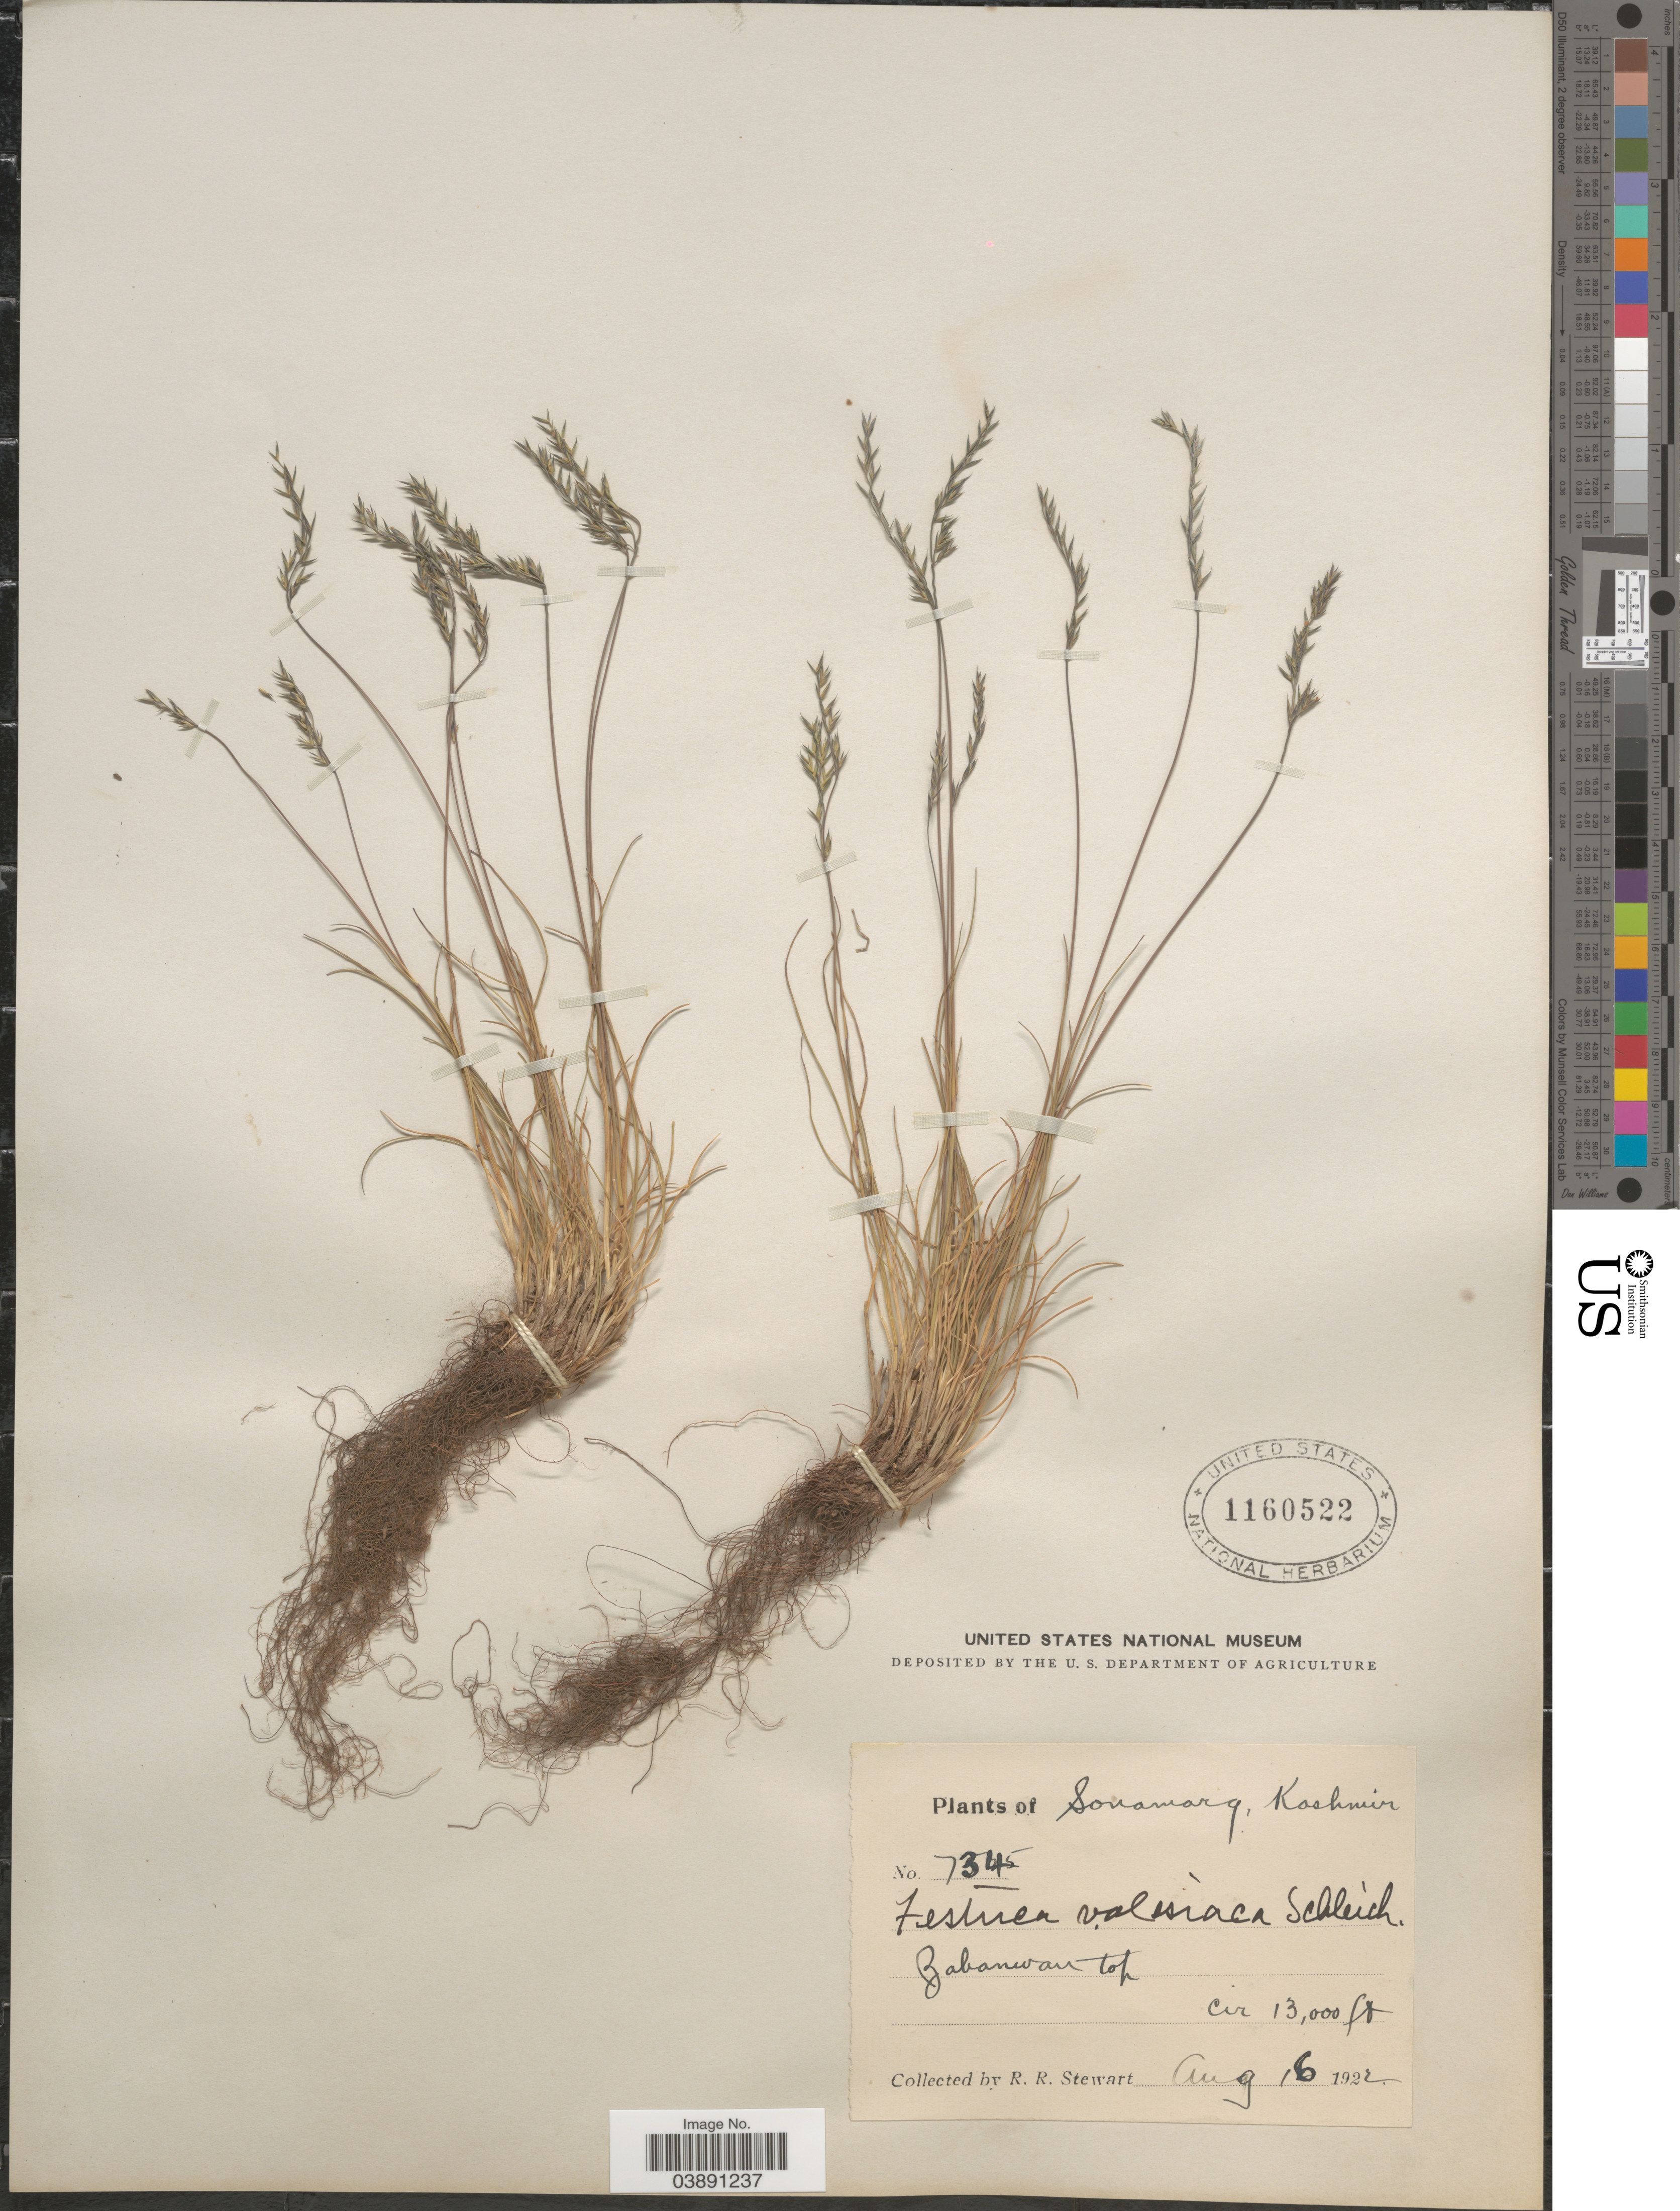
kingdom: Plantae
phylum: Tracheophyta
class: Liliopsida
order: Poales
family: Poaceae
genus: Festuca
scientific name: Festuca valesiaca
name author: Schleich. ex Gaudin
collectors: R. Stewart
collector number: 7345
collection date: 1922-08-16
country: India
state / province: Jammu and Kashmir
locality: Sonamarg, Kashmir. Zabanwan top.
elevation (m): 3962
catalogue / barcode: US 1160522